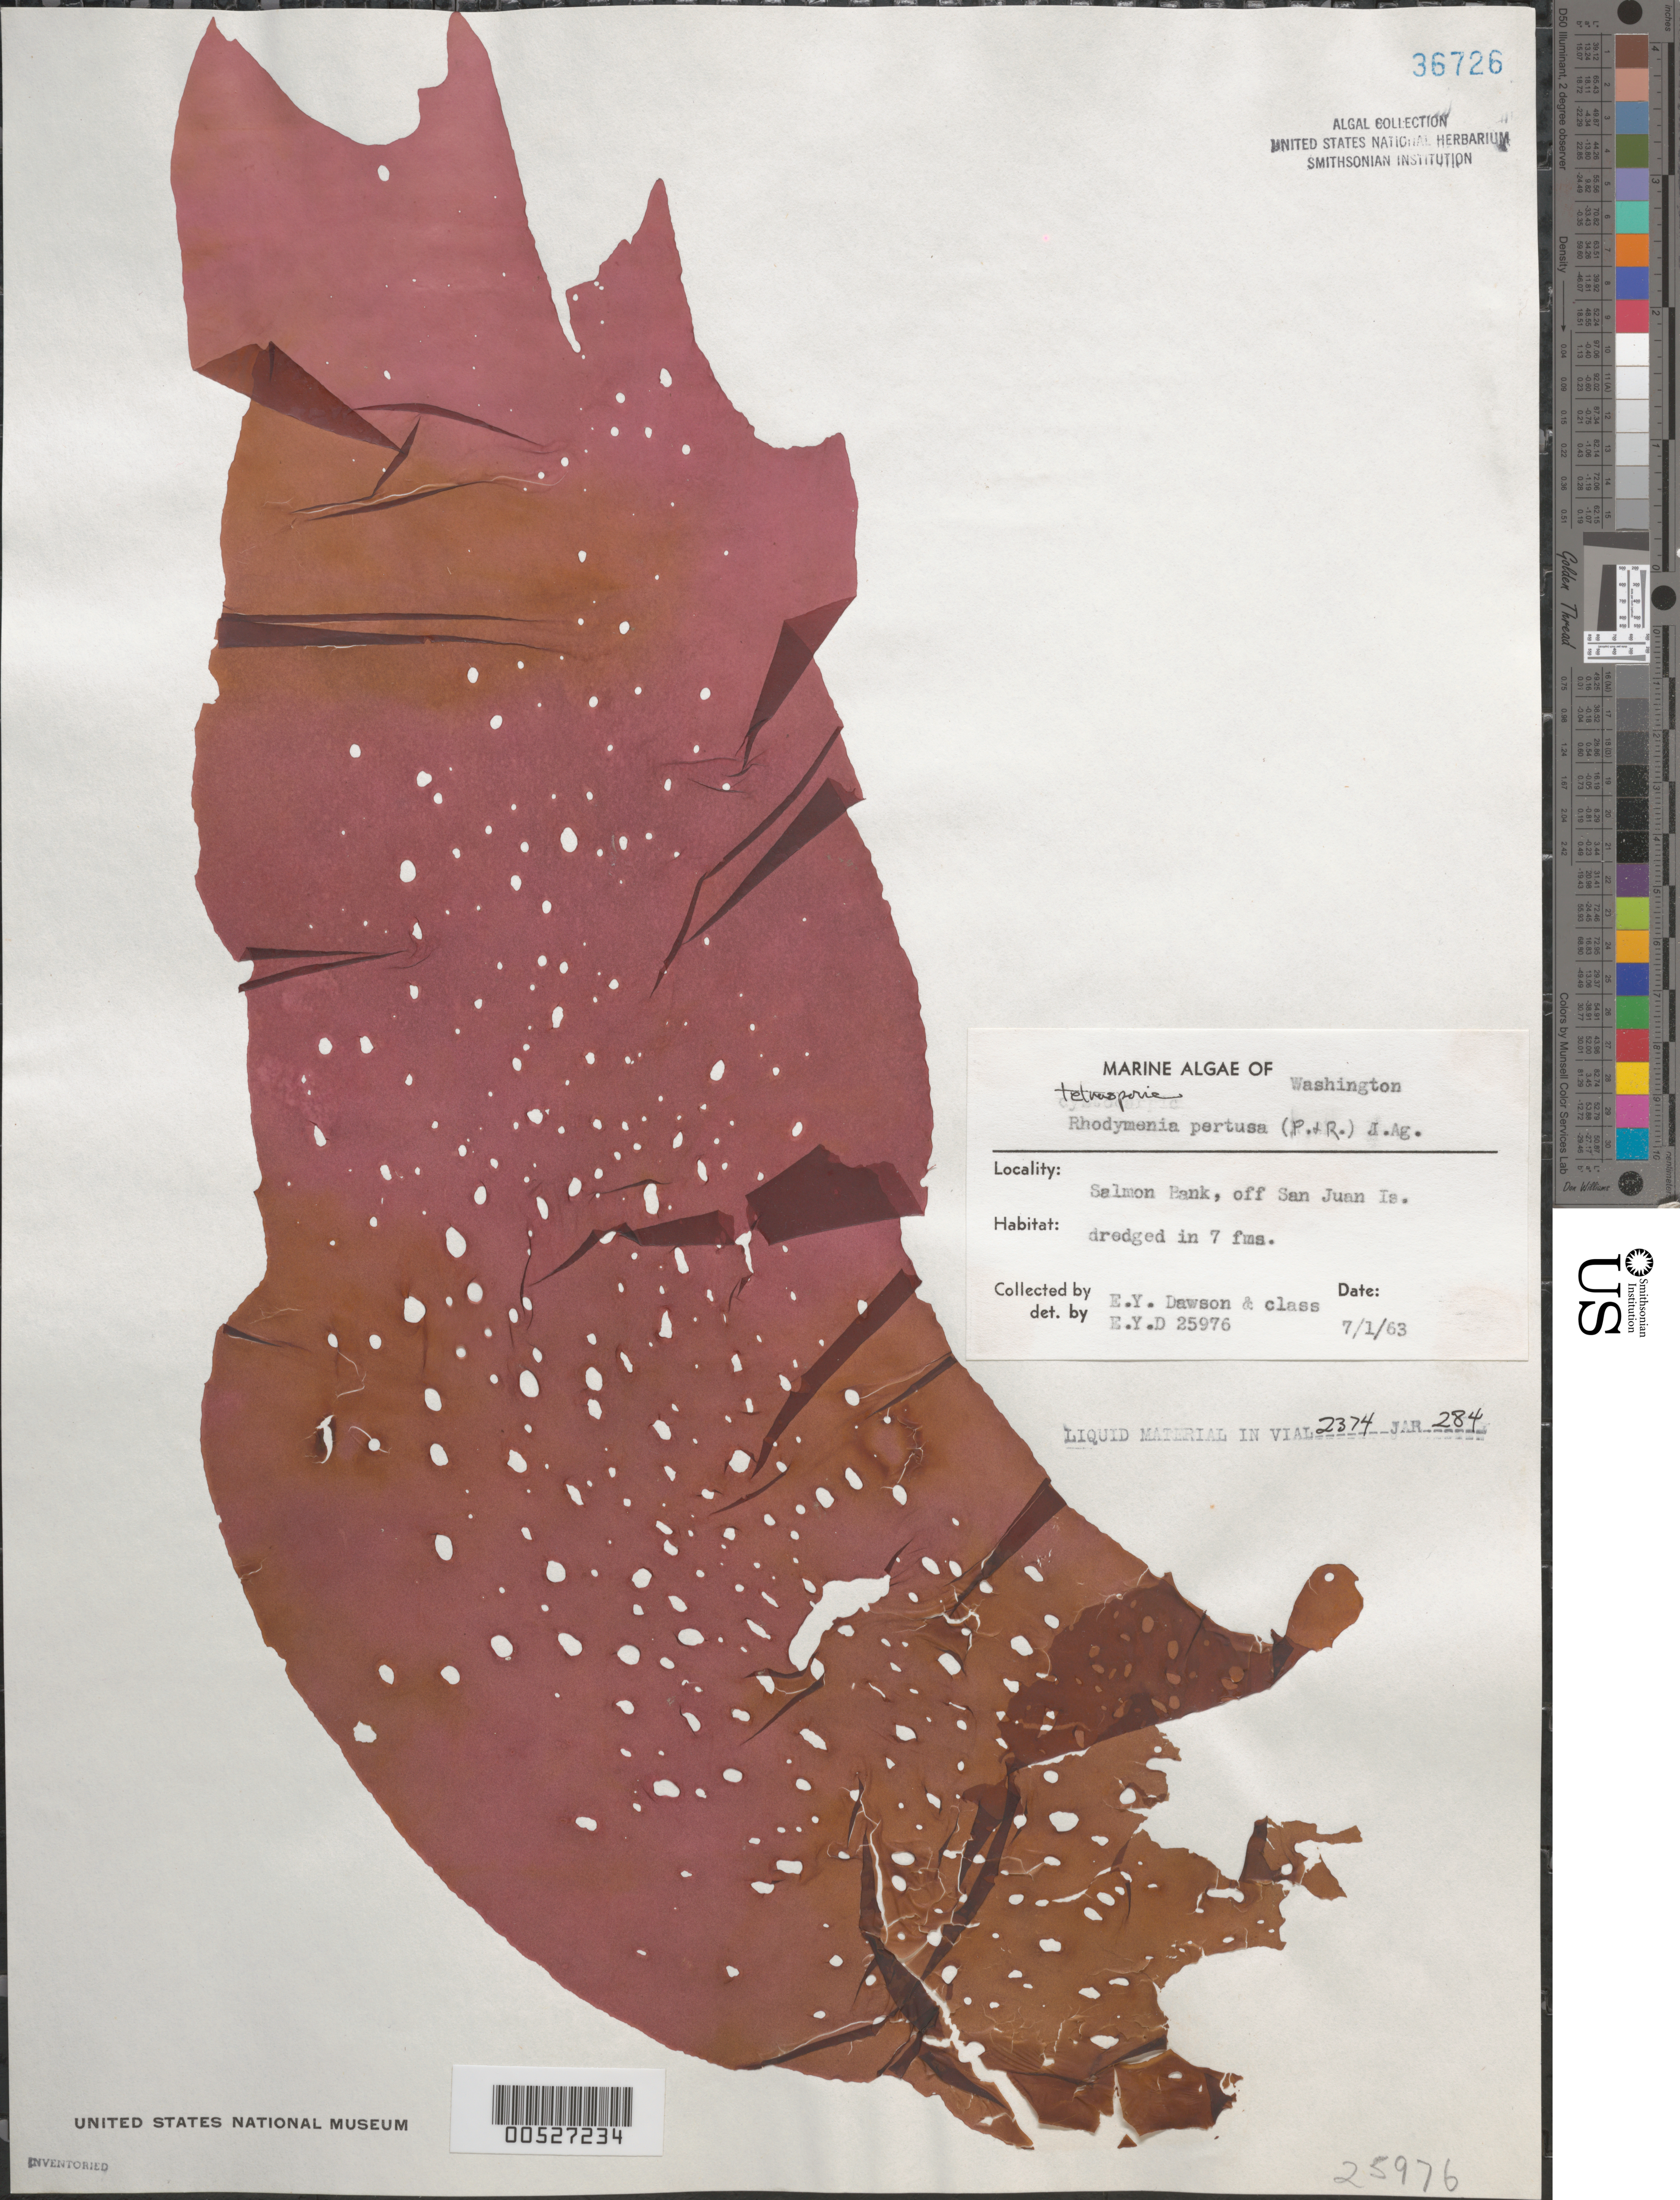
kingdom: Plantae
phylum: Rhodophyta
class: Florideophyceae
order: Rhodymeniales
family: Rhodymeniaceae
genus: Rhodymenia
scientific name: Rhodymenia pertusa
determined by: Dawson, E. Y.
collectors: E. Y. Dawson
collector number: EYD 25976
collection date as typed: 01 Jul 1963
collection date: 1963-07-01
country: United States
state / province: Washington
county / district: San Juan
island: San Juan Island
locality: Salmon Bank, off San Juan Island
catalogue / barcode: US 36726